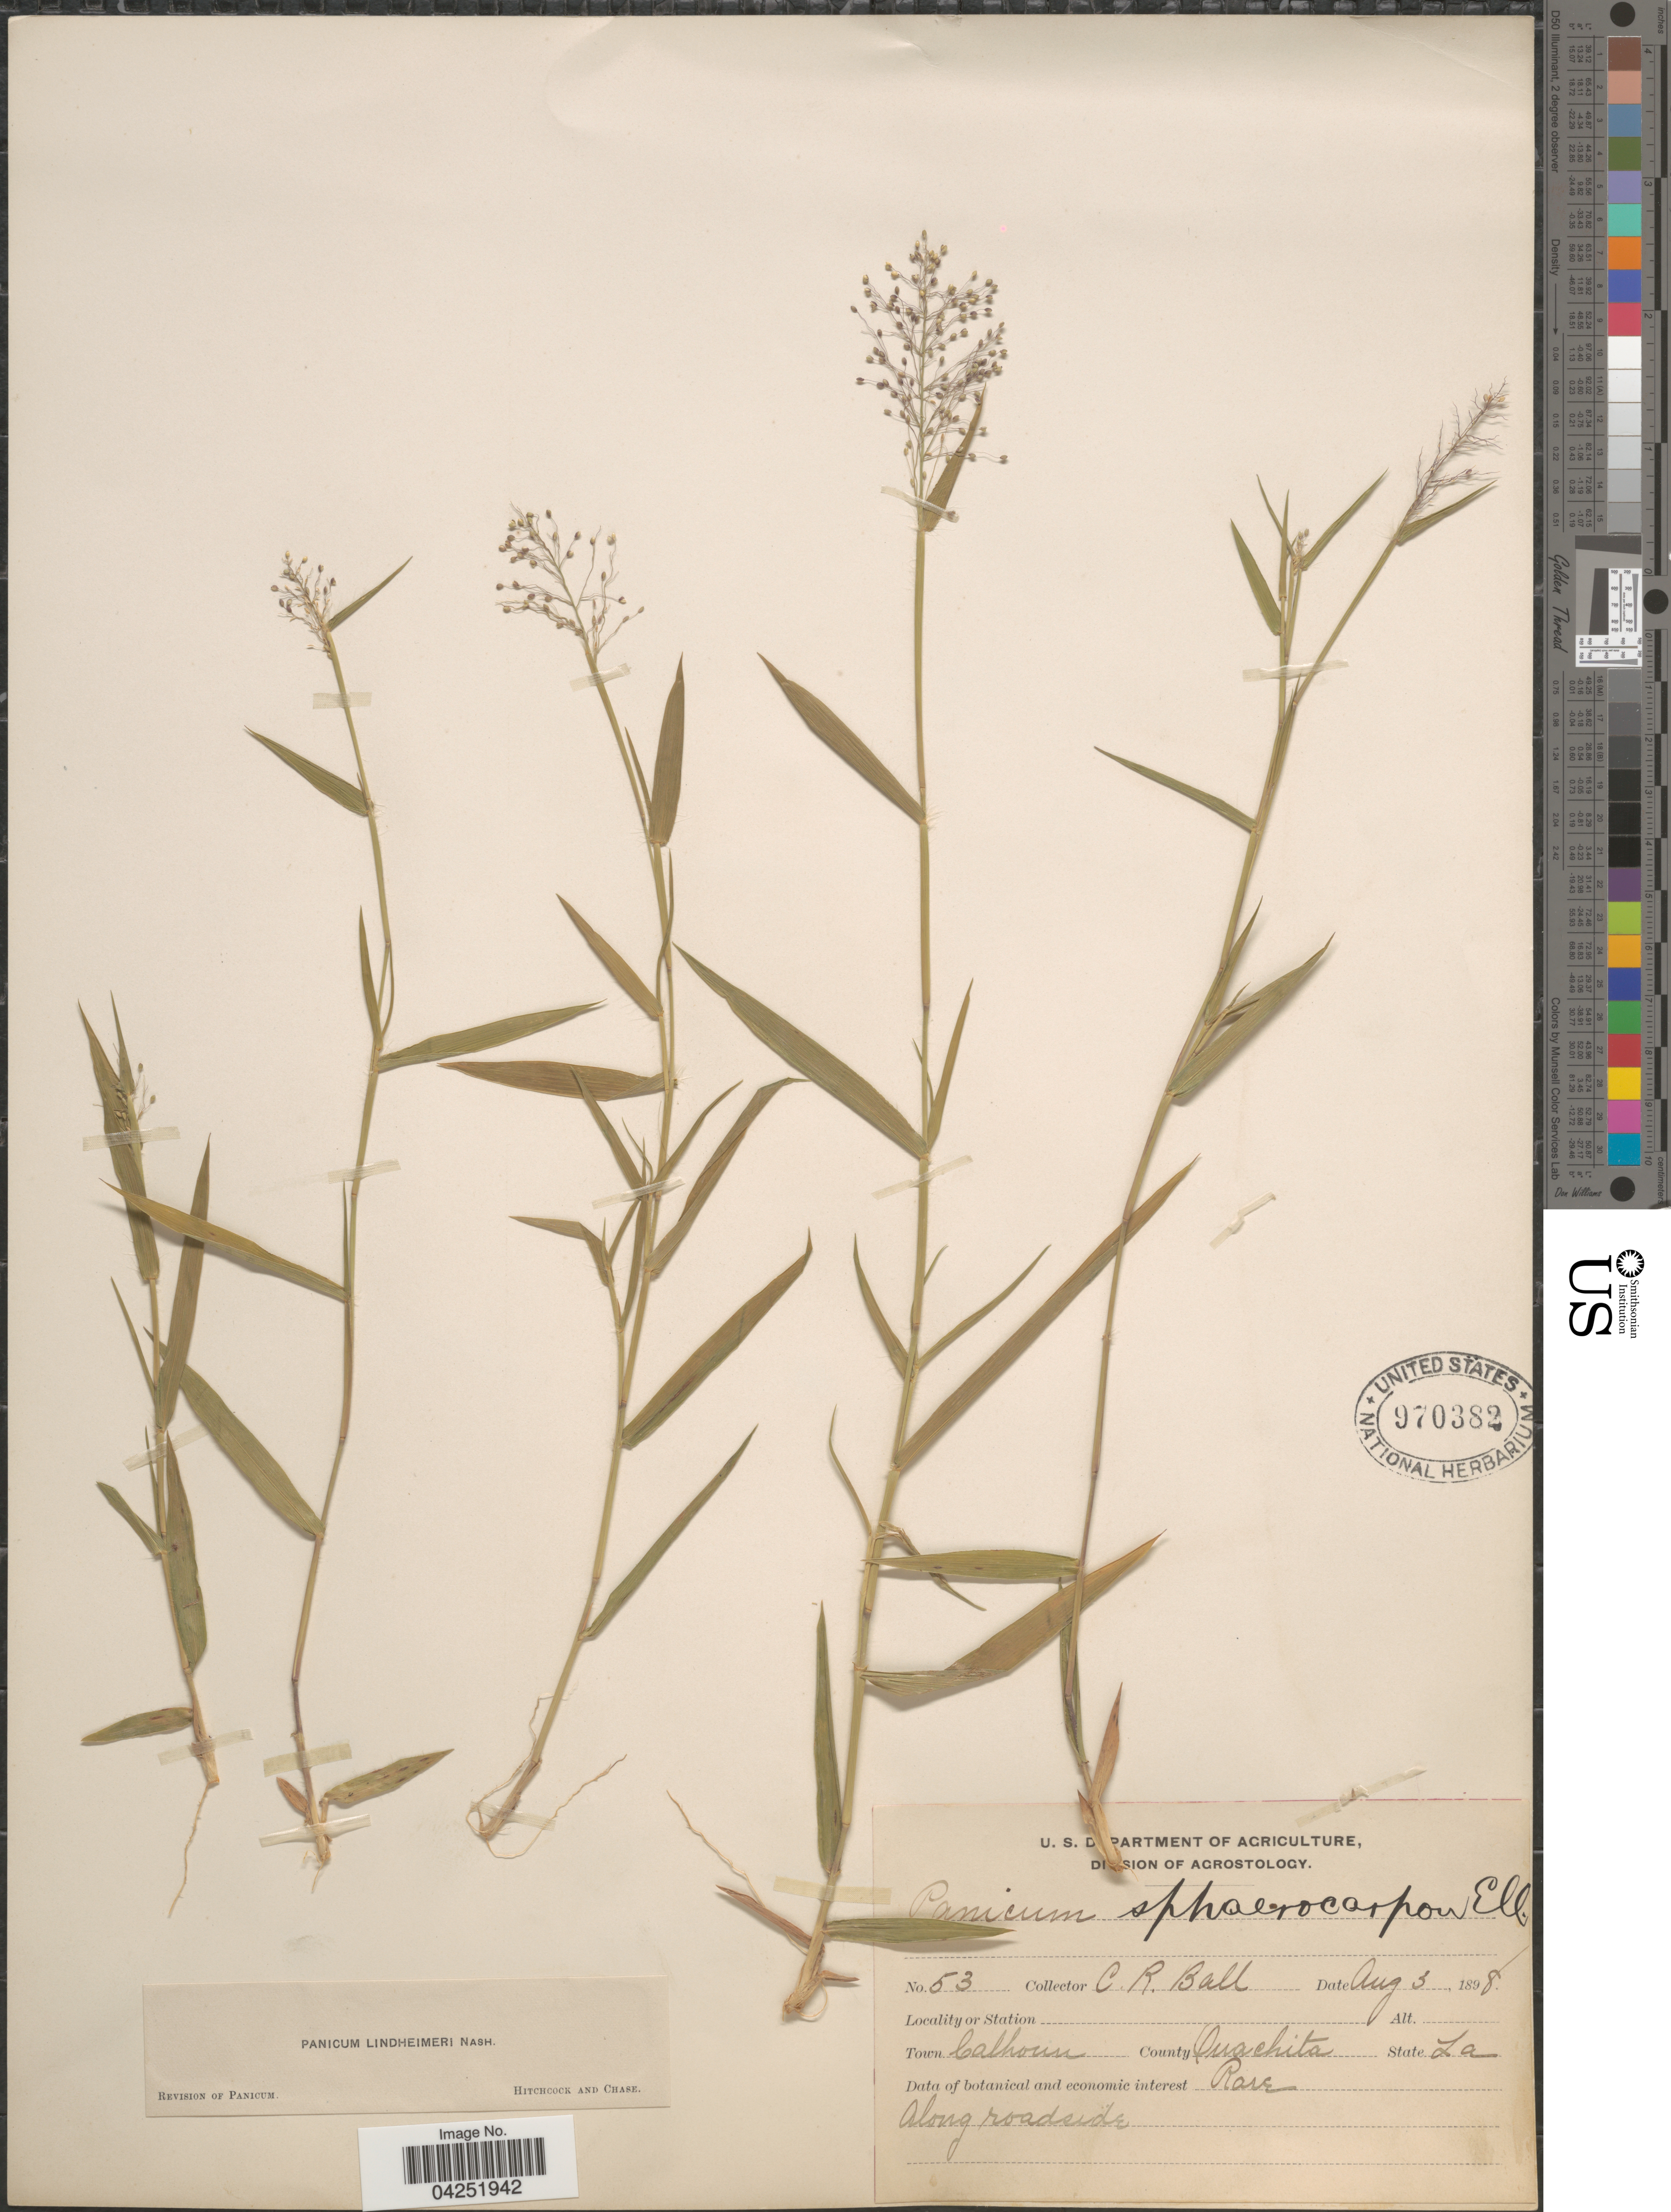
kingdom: Plantae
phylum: Tracheophyta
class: Liliopsida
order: Poales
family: Poaceae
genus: Dichanthelium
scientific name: Dichanthelium acuminatum var. lindheimeri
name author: (Nash) Gould & C.A. Clark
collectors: C. R. Ball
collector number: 53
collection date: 1898-08-03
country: United States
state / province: Louisiana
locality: Town Calhoun. County Ouachita. Along roadside.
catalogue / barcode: US 970382